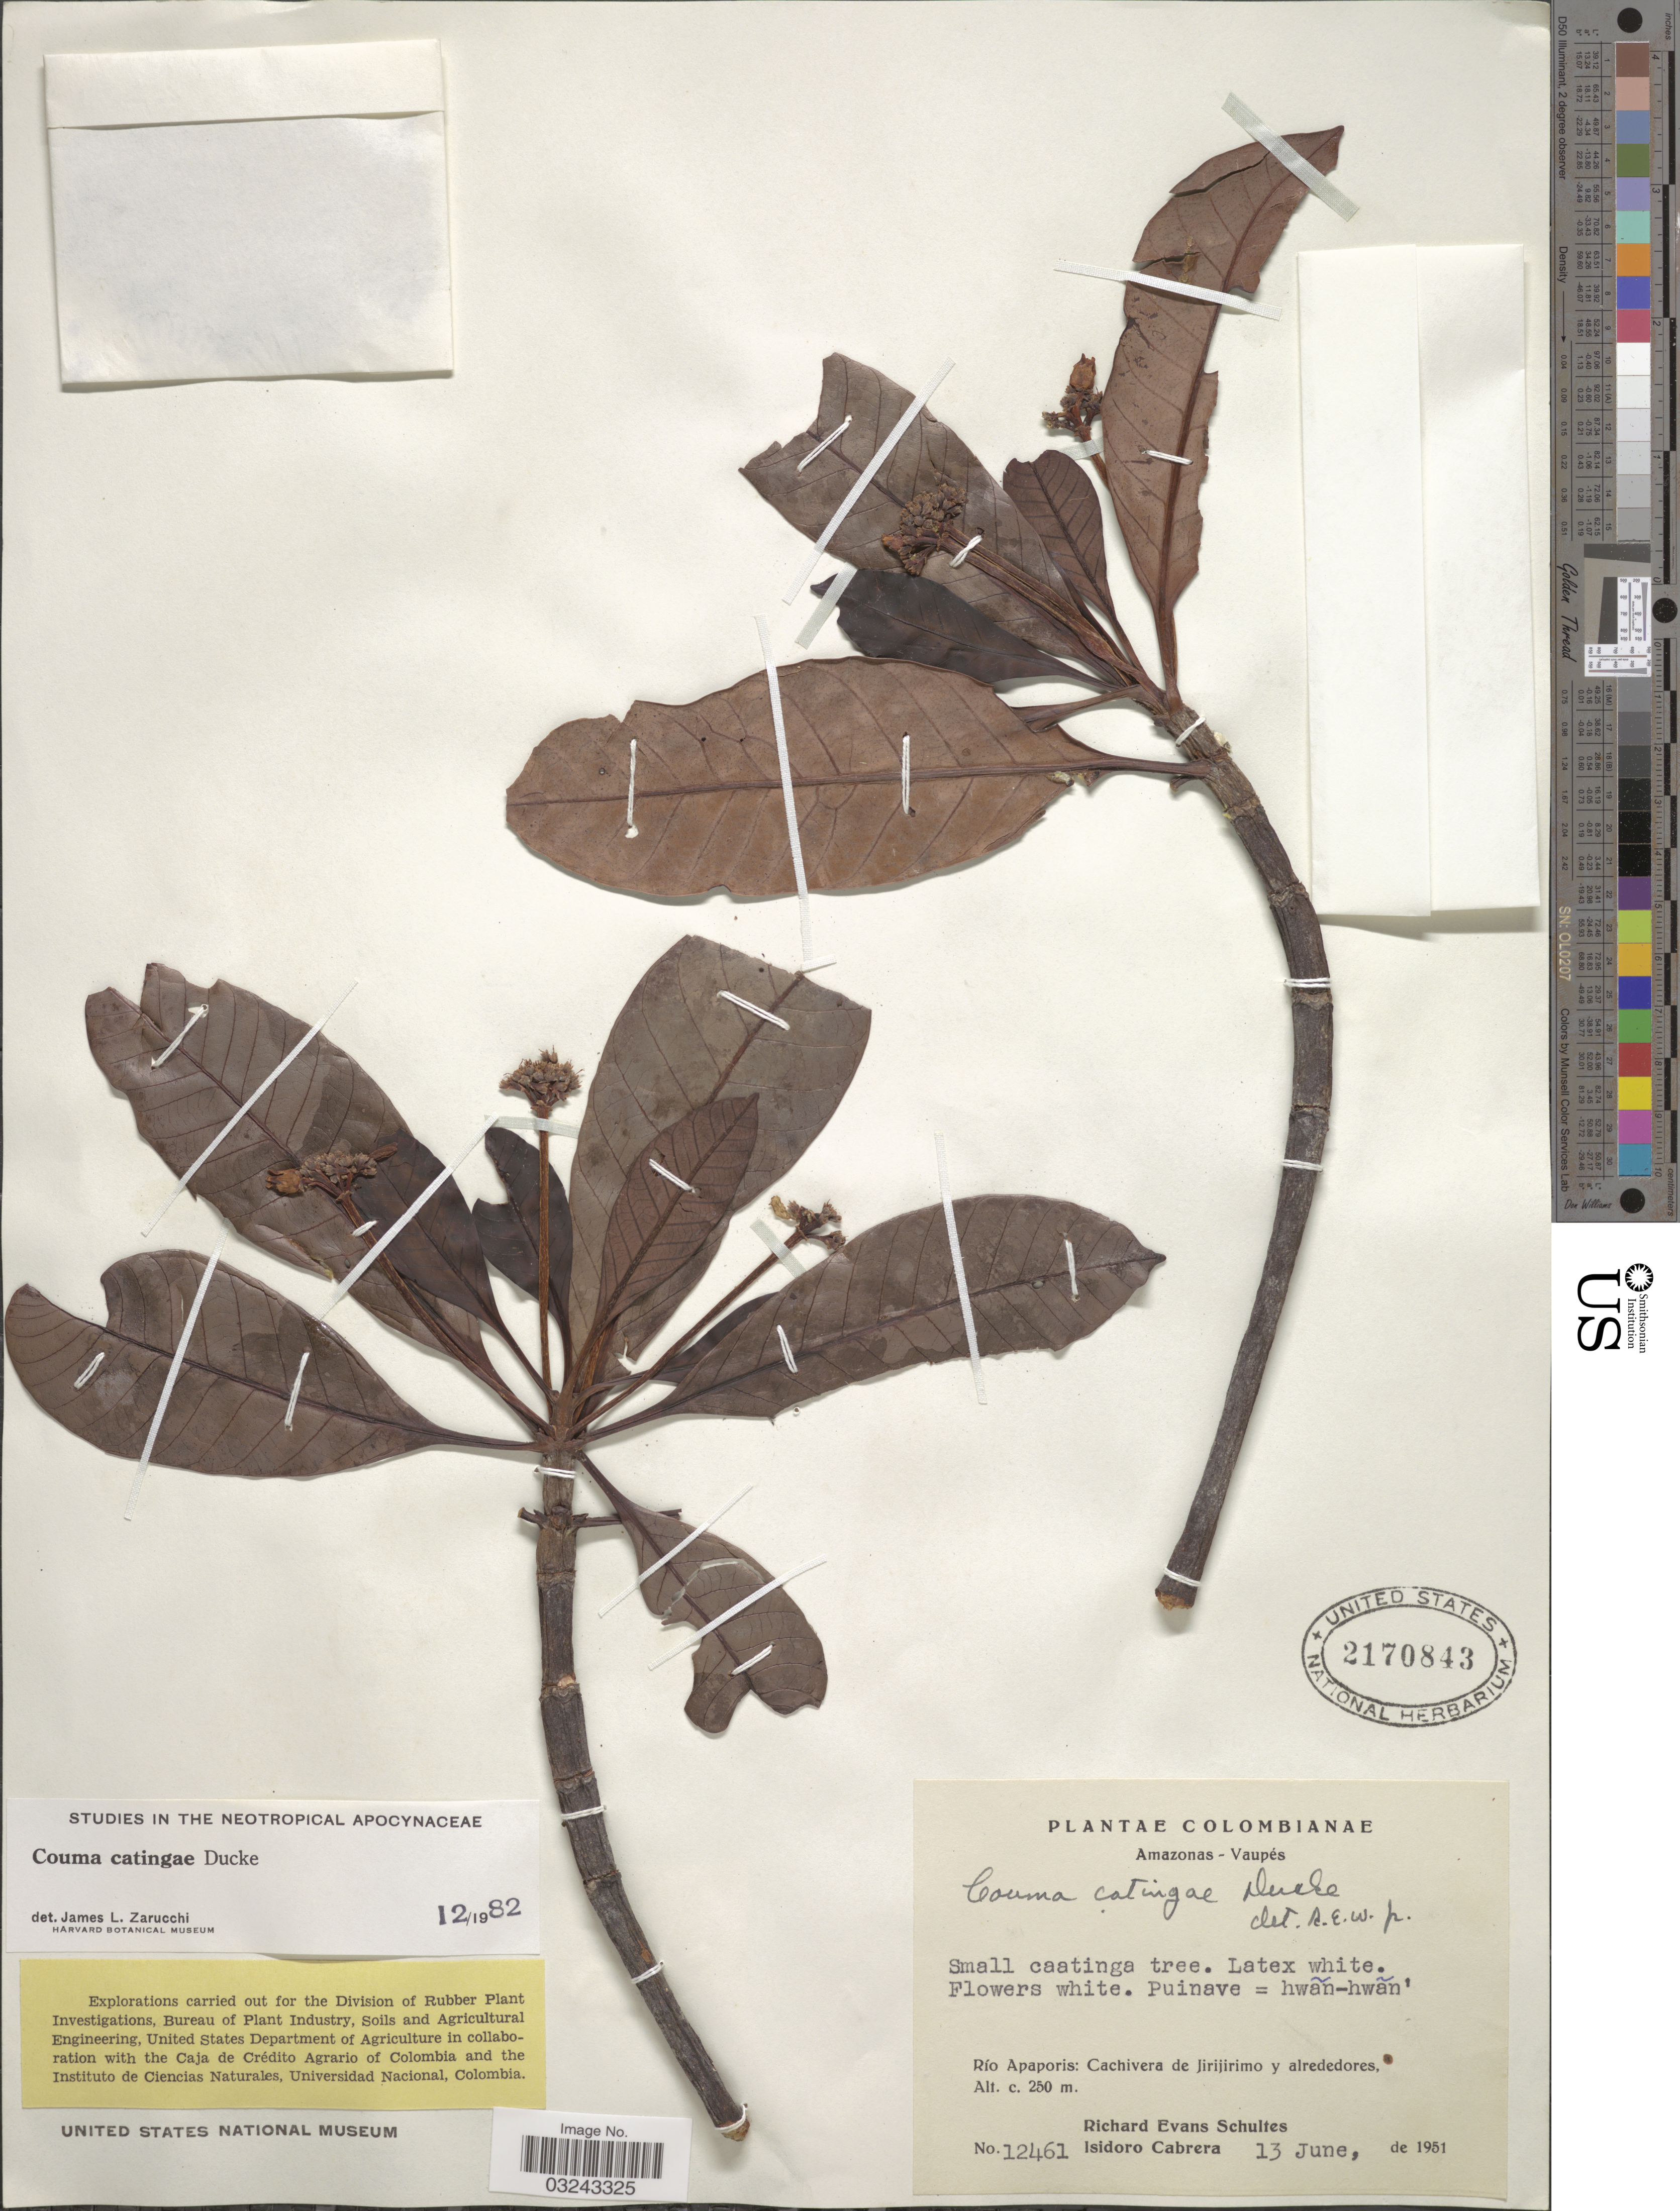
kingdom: Plantae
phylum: Tracheophyta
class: Magnoliopsida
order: Gentianales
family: Apocynaceae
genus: Couma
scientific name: Couma catingae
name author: Ducke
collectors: R. E. Schultes & I. Cabrera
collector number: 12461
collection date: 1951-06-13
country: Colombia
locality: Amazonas-Vaupés: Río Apaporis: Cachivera de Jirijirimo y alrededores.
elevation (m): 250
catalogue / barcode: US 2170843